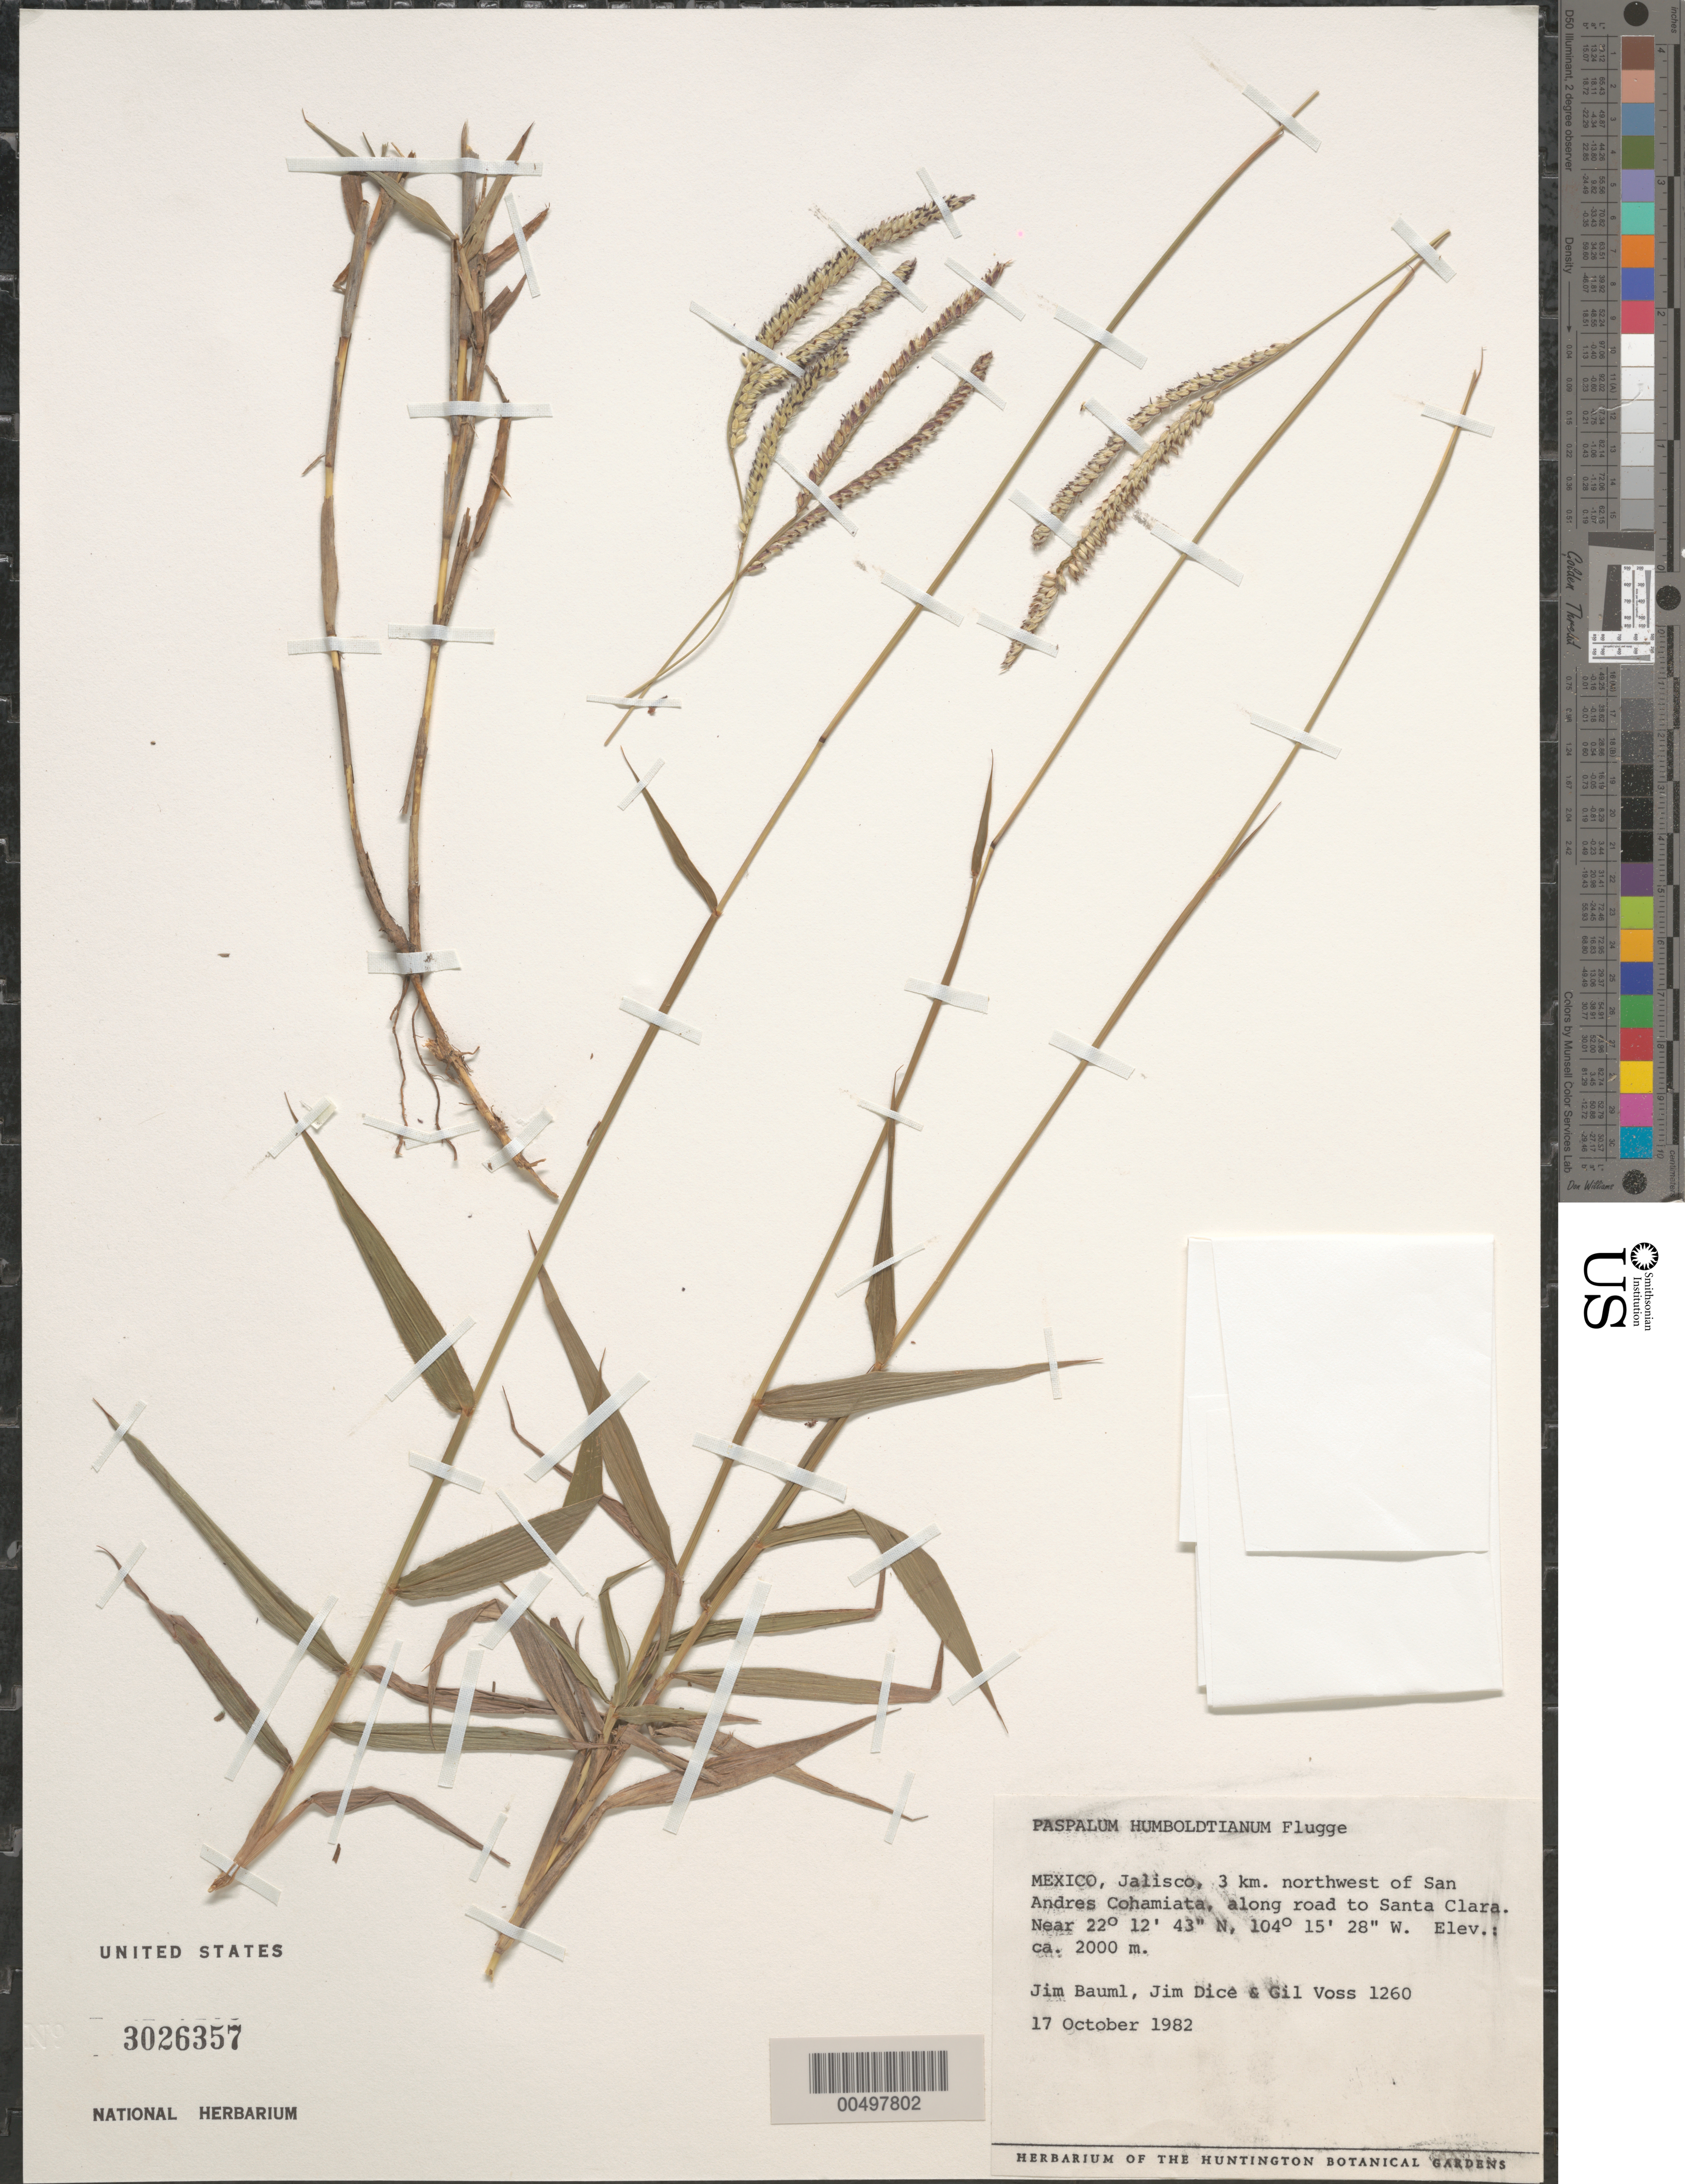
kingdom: Plantae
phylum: Tracheophyta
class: Liliopsida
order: Poales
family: Poaceae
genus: Paspalum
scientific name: Paspalum humboldtianum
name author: Flüggé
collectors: J. Bauml, J. Dice & G. Voss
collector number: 1260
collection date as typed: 17 Oct 1982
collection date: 1982-10-17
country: Mexico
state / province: Jalisco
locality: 3 km NW of San Andres Cohamiata, along rd to Santa Clara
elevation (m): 2000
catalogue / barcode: US 3026357